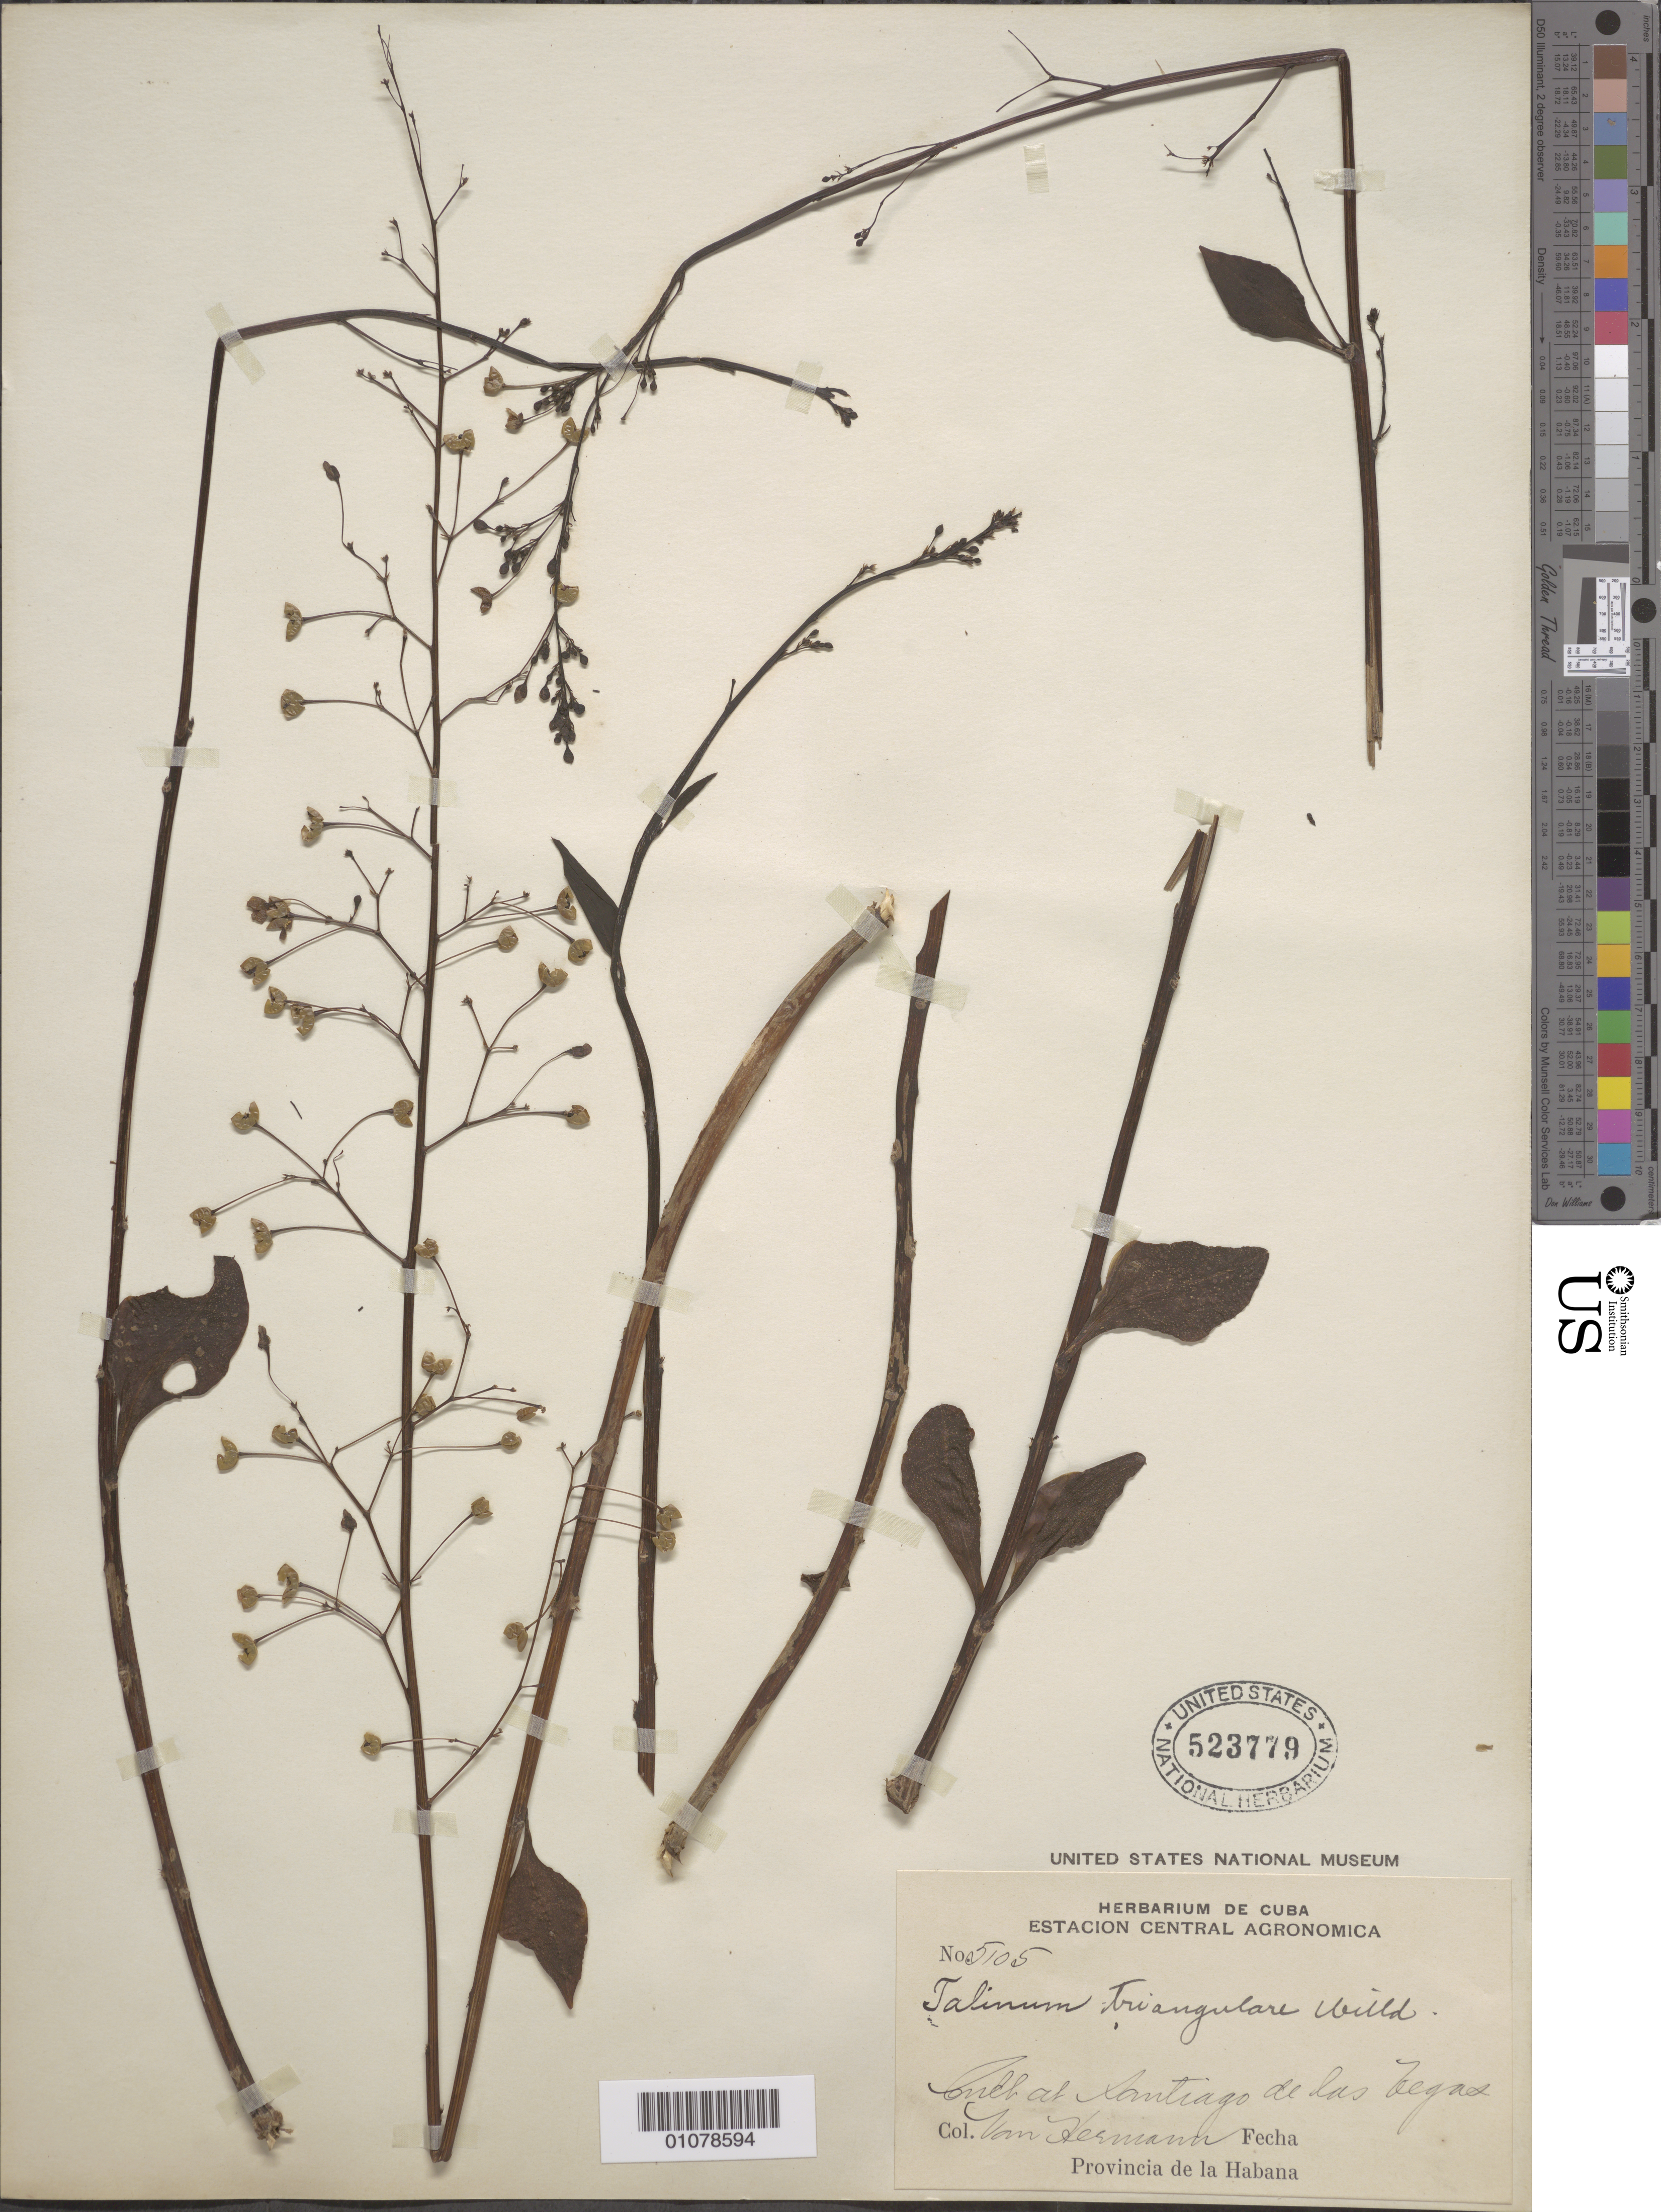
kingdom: Plantae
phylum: Tracheophyta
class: Magnoliopsida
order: Caryophyllales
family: Talinaceae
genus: Talinum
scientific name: Talinum paniculatum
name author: (Jacq.) Gaertn.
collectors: H. A. Van Hermann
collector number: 5105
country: Cuba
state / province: La Habana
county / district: Municipio Boyeros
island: Cuba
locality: Santiago de las Vegas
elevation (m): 97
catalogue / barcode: US 523779